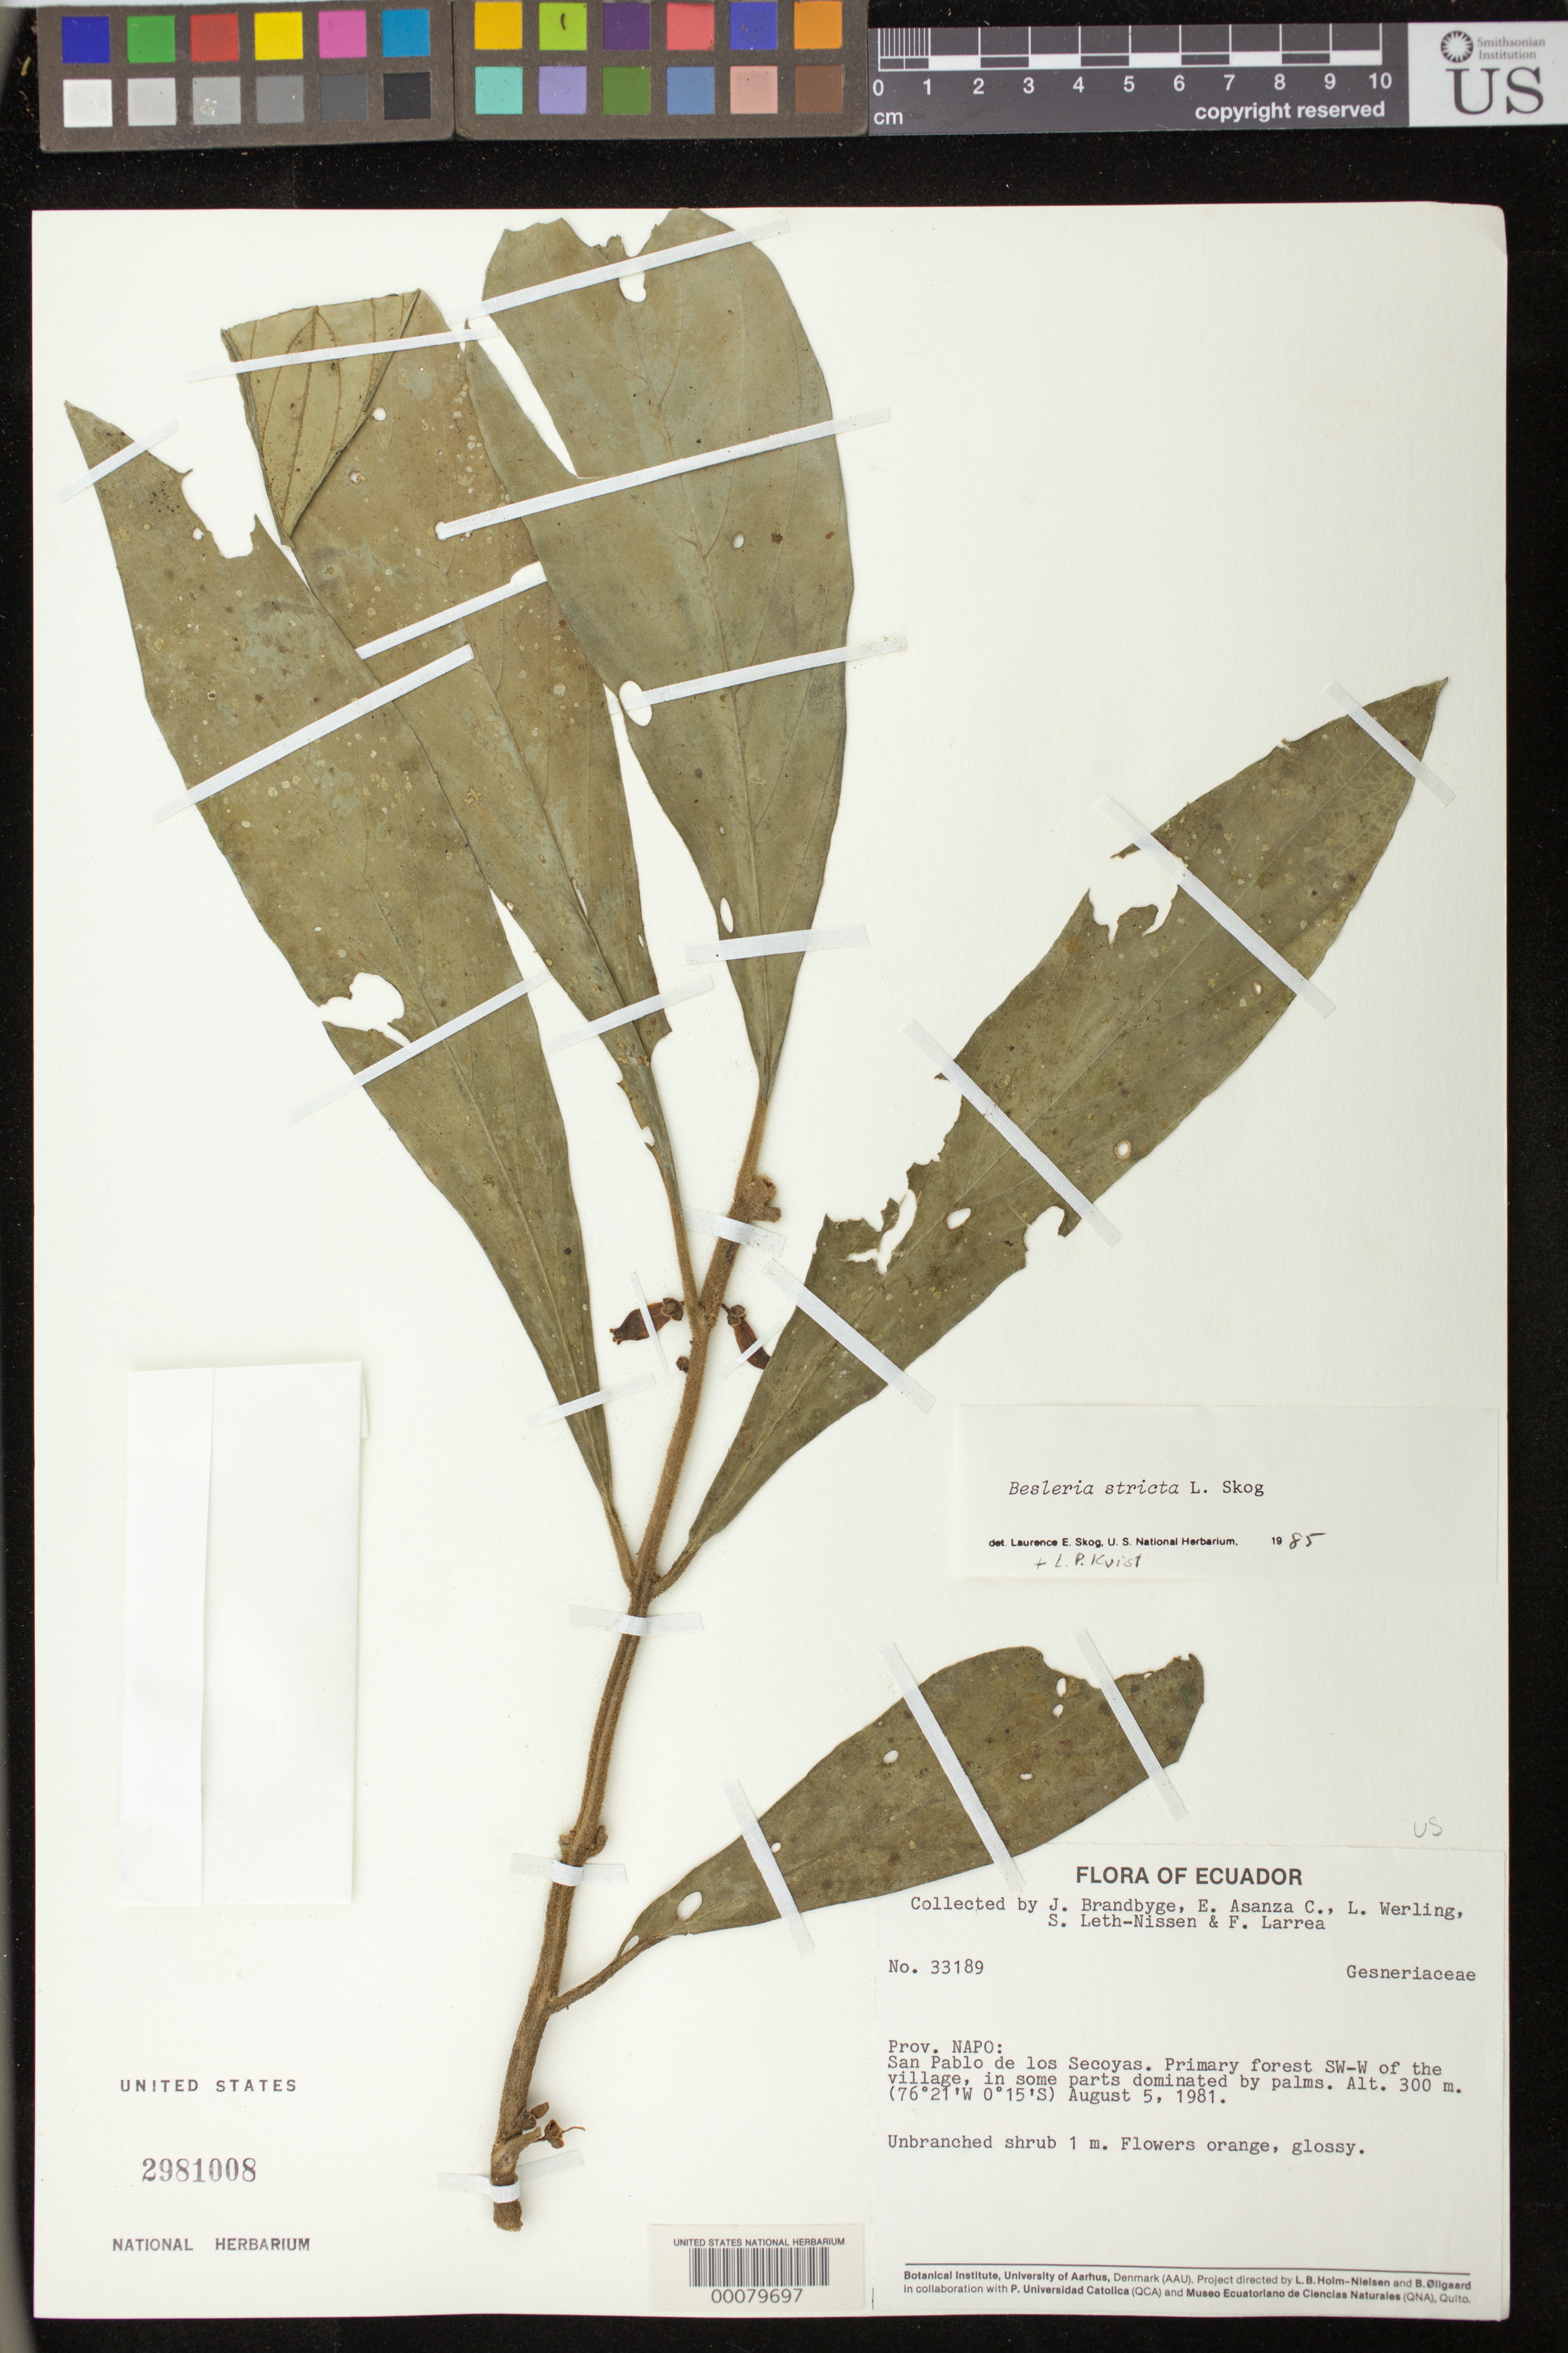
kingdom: Plantae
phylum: Tracheophyta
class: Magnoliopsida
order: Lamiales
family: Gesneriaceae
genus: Besleria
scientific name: Besleria stricta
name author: L.E. Skog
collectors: J. Brandbyge, E. Asanza C., L. Werling, S. Leth-Nissen & F. Larrea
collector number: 33189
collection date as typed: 05 Aug 1981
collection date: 1981-08-05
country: Ecuador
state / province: Sucumbíos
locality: Napo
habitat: Primary forest, parts dominated by palms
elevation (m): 300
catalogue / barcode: US 2981008